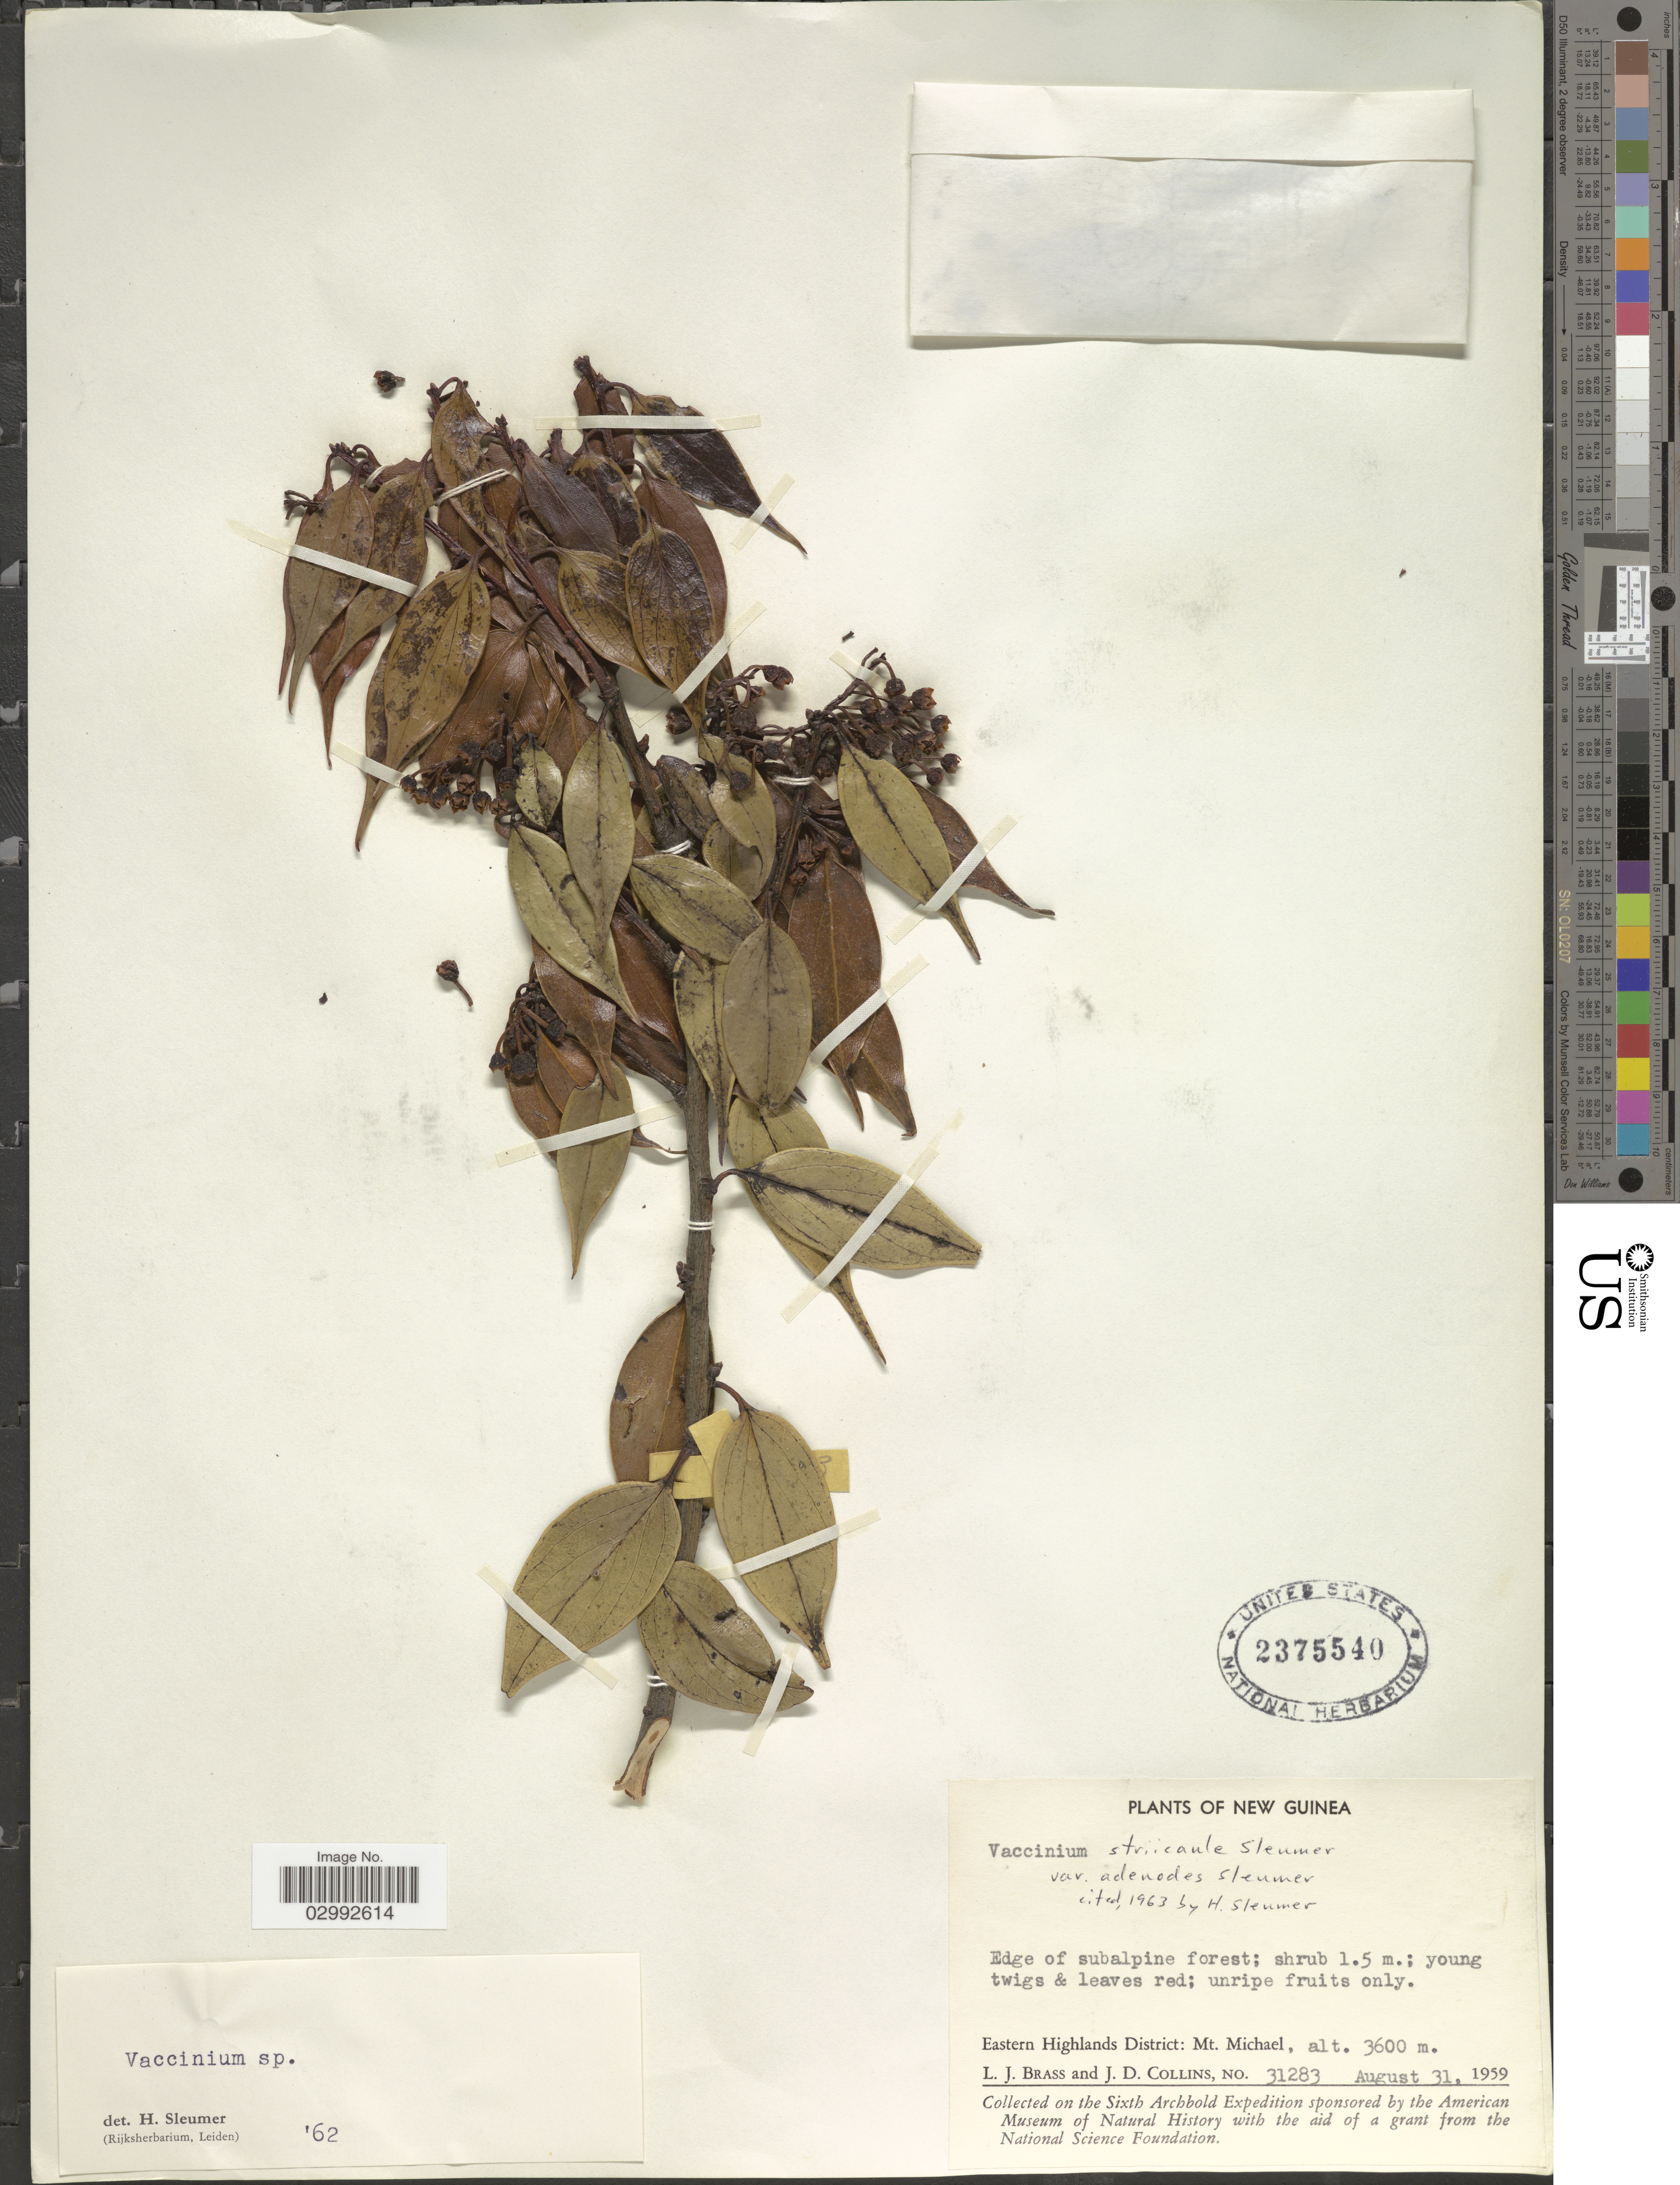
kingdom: Plantae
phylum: Tracheophyta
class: Magnoliopsida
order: Ericales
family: Ericaceae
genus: Vaccinium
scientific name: Vaccinium striicaule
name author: Sleumer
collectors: L. J. Brass & J. Collins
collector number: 31283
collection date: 1959-08-31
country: Papua New Guinea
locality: New Guinea, Eastern Highlands District: Mt. Michael.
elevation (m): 3600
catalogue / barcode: US 2375540